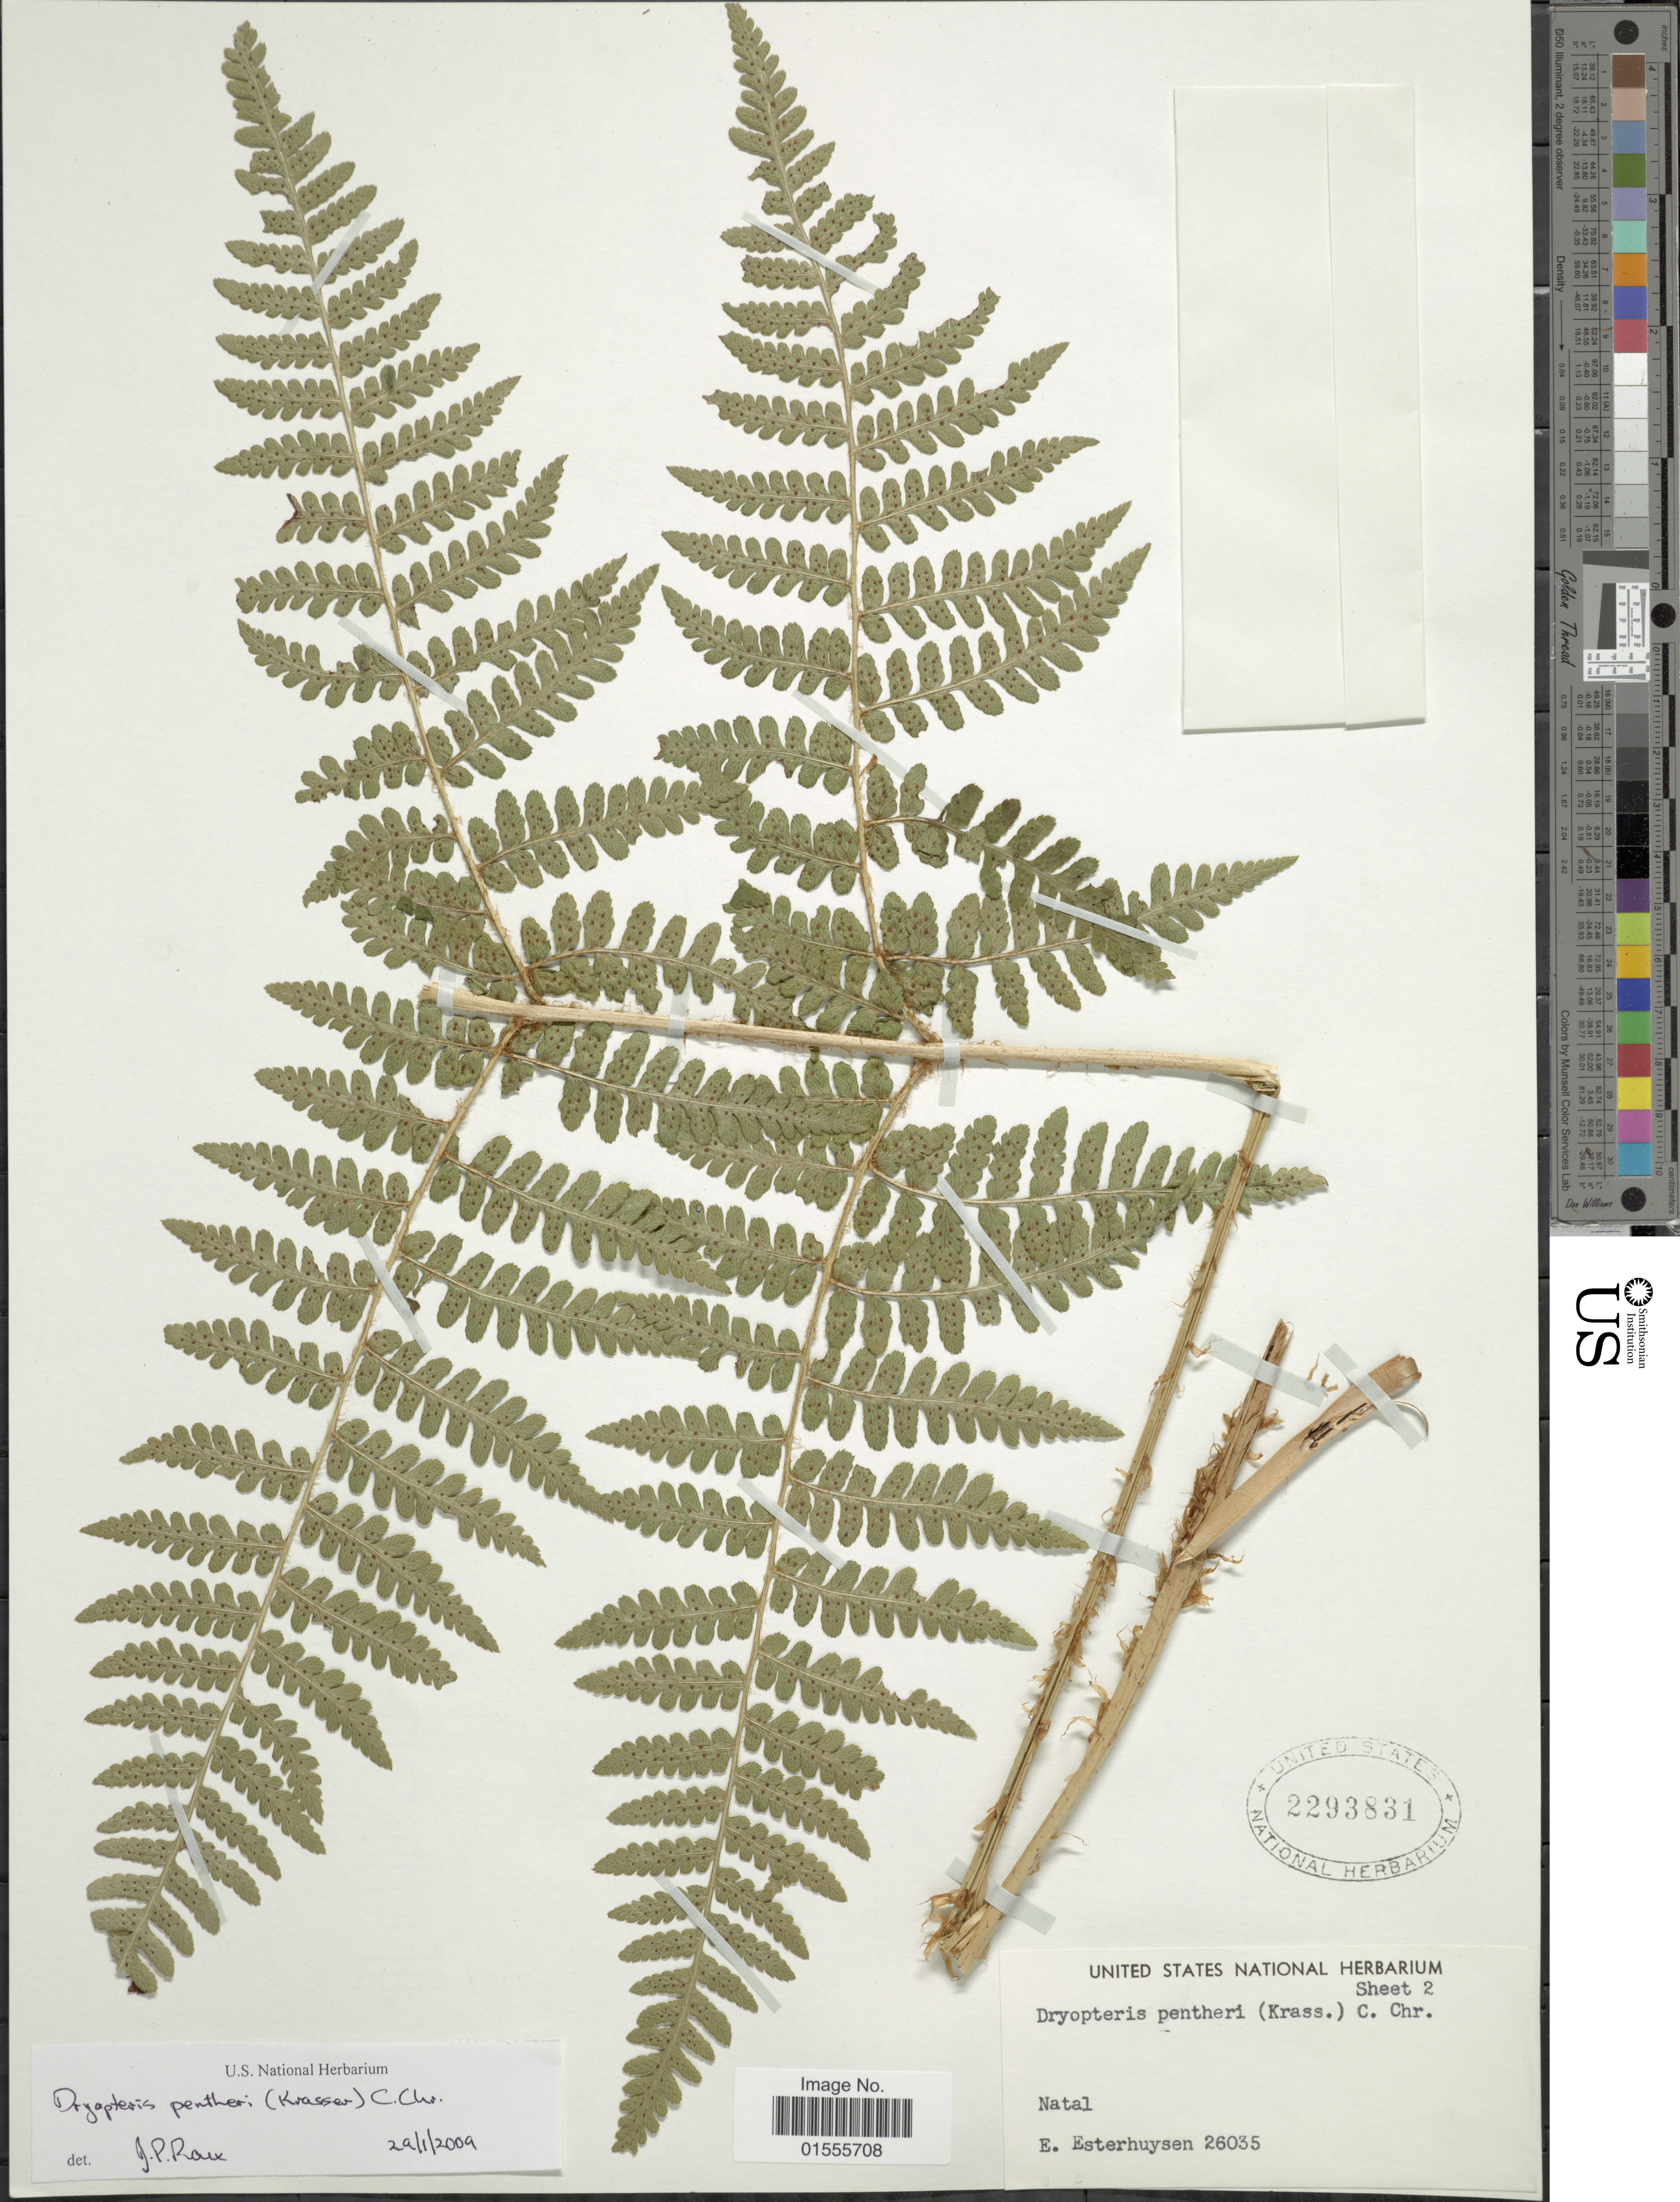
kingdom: Plantae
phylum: Tracheophyta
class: Polypodiopsida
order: Polypodiales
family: Dryopteridaceae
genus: Dryopteris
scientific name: Dryopteris pentheri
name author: (Krasser) C. Chr.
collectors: E. E. Esterhuysen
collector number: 26035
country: South Africa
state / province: KwaZulu-Natal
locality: Natal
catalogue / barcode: US 2293831